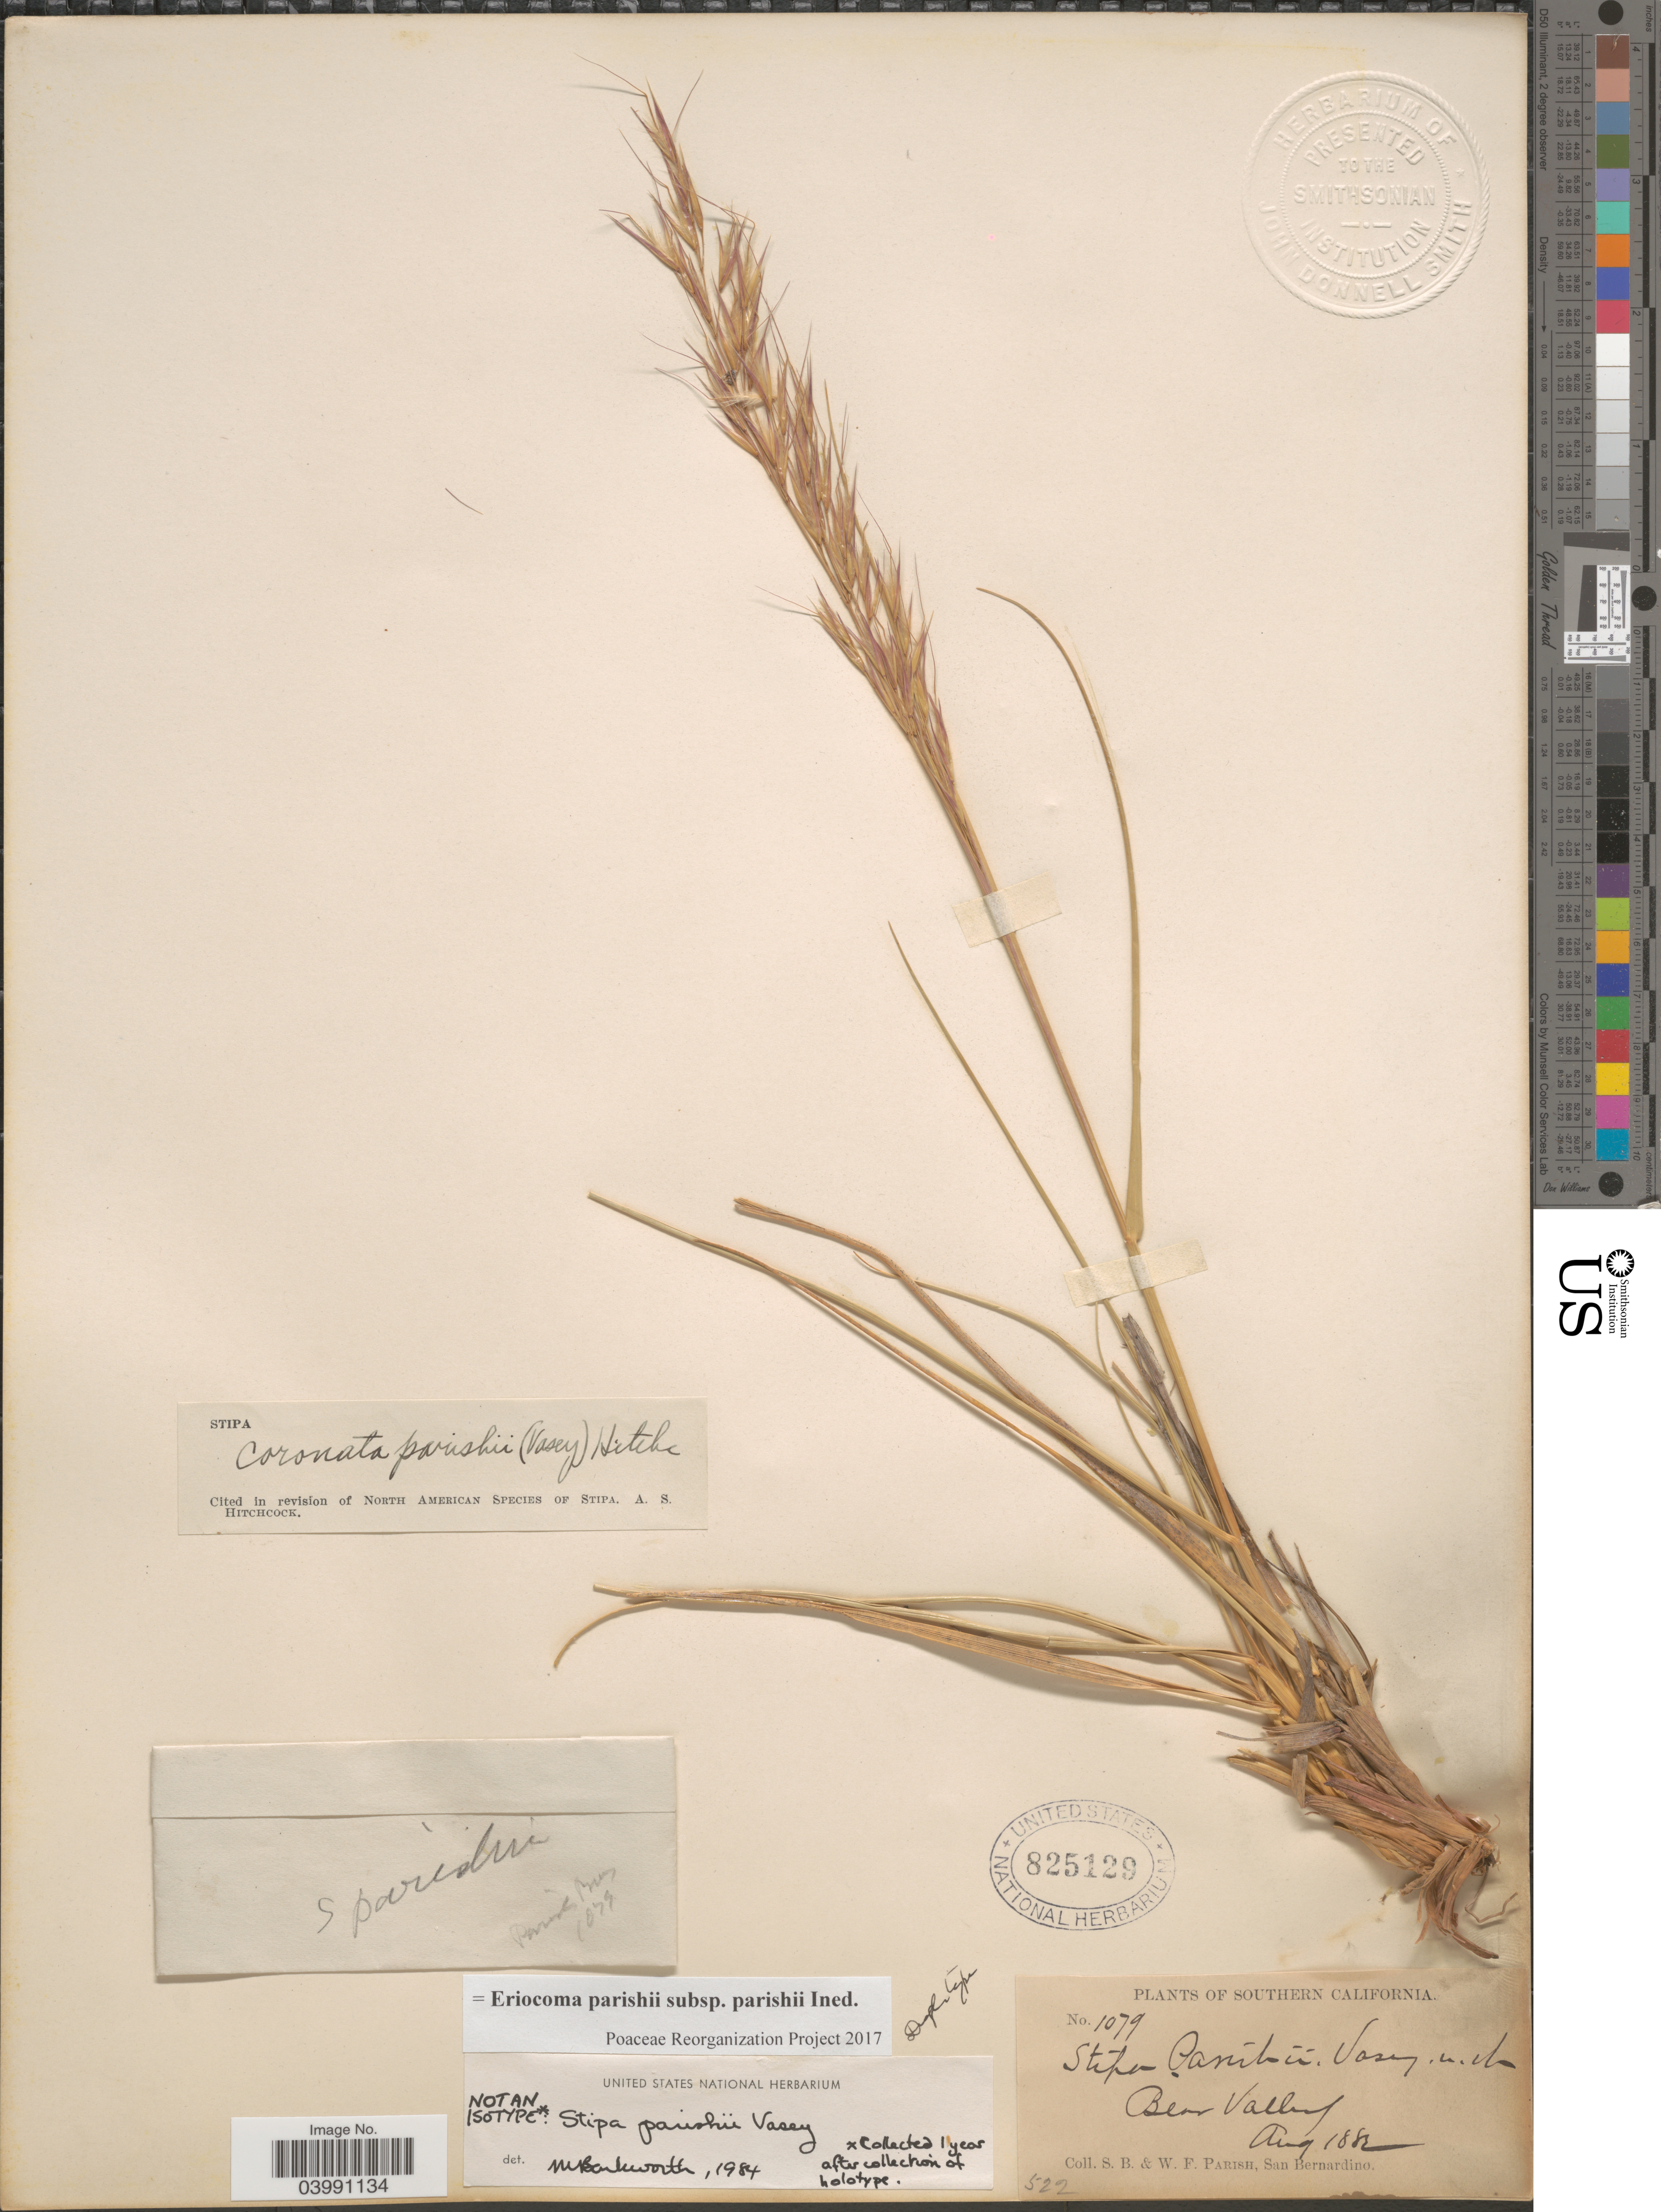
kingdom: Plantae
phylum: Tracheophyta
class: Liliopsida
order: Poales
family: Poaceae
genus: Eriocoma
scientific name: Eriocoma parishii subsp. parishii ined.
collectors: S. B. Parish & W. F. Parish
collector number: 1079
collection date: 1882-08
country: United States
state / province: California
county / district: San Bernardino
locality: Southern California. Bear Valley.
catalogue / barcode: US 825129